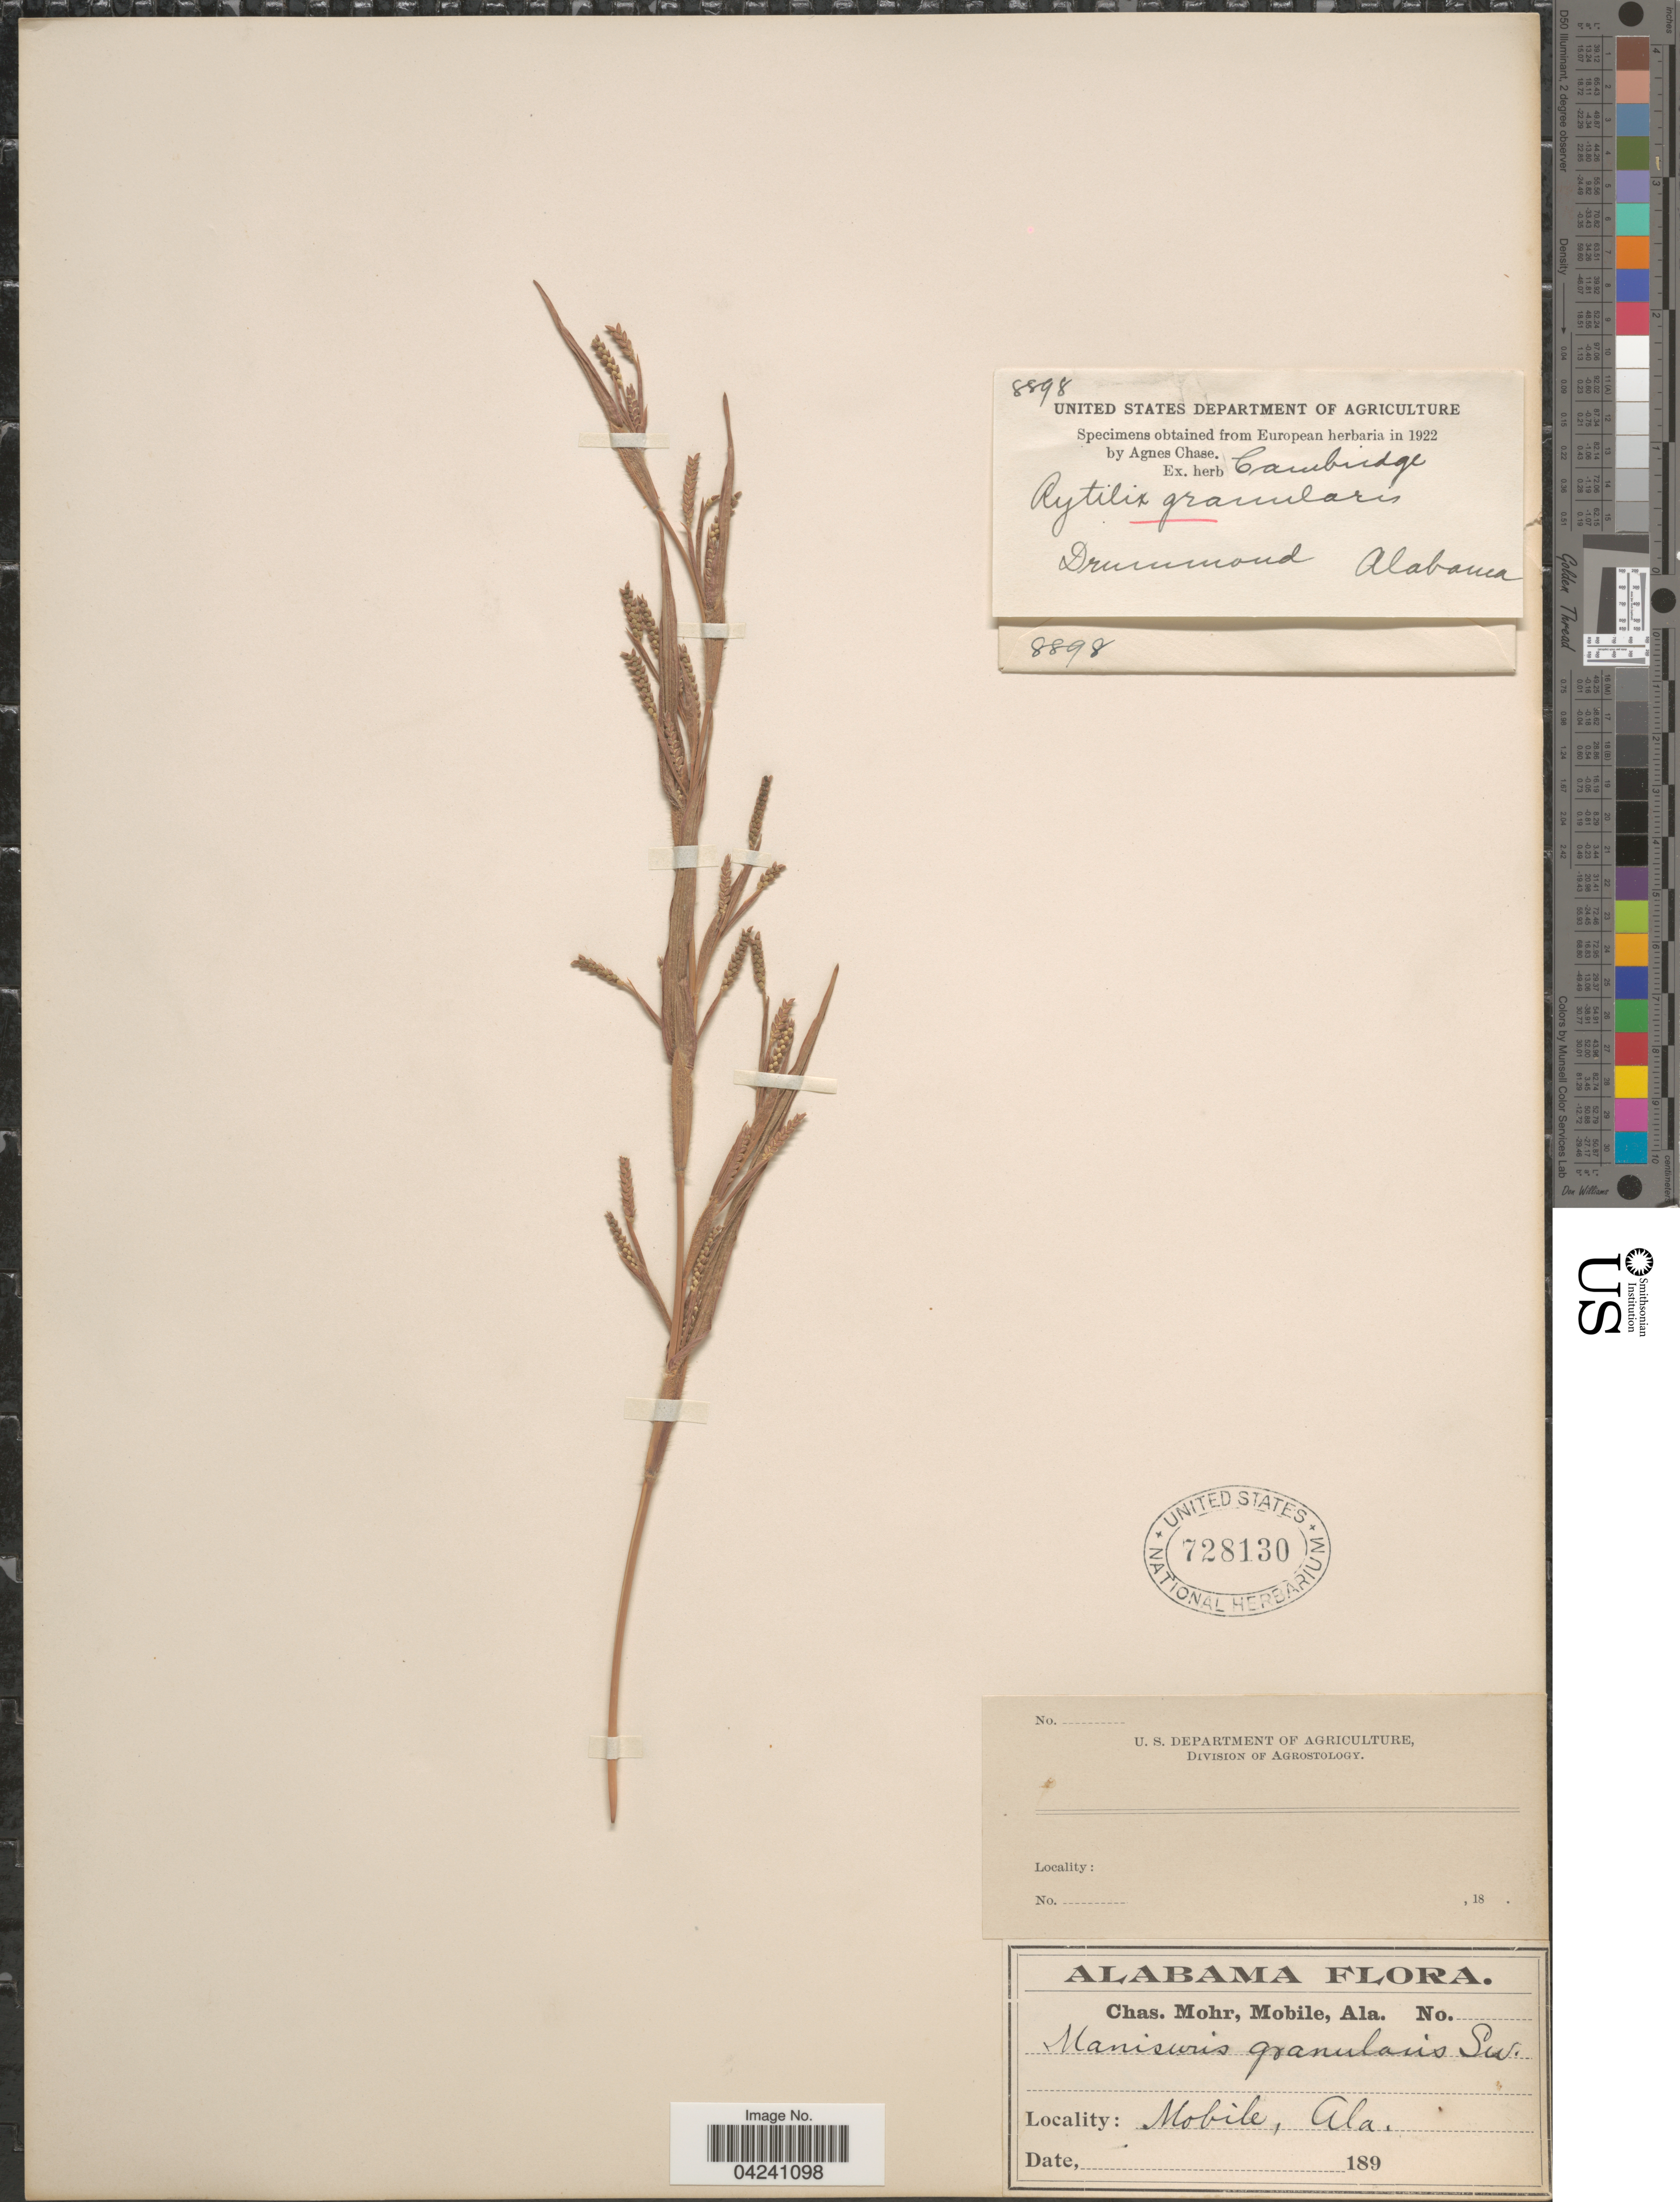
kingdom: Plantae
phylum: Tracheophyta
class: Liliopsida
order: Poales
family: Poaceae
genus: Hackelochloa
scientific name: Hackelochloa granularis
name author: (L.) Kuntze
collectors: -. Drummond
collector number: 8898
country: United States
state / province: Alabama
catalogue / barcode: US 728130-2